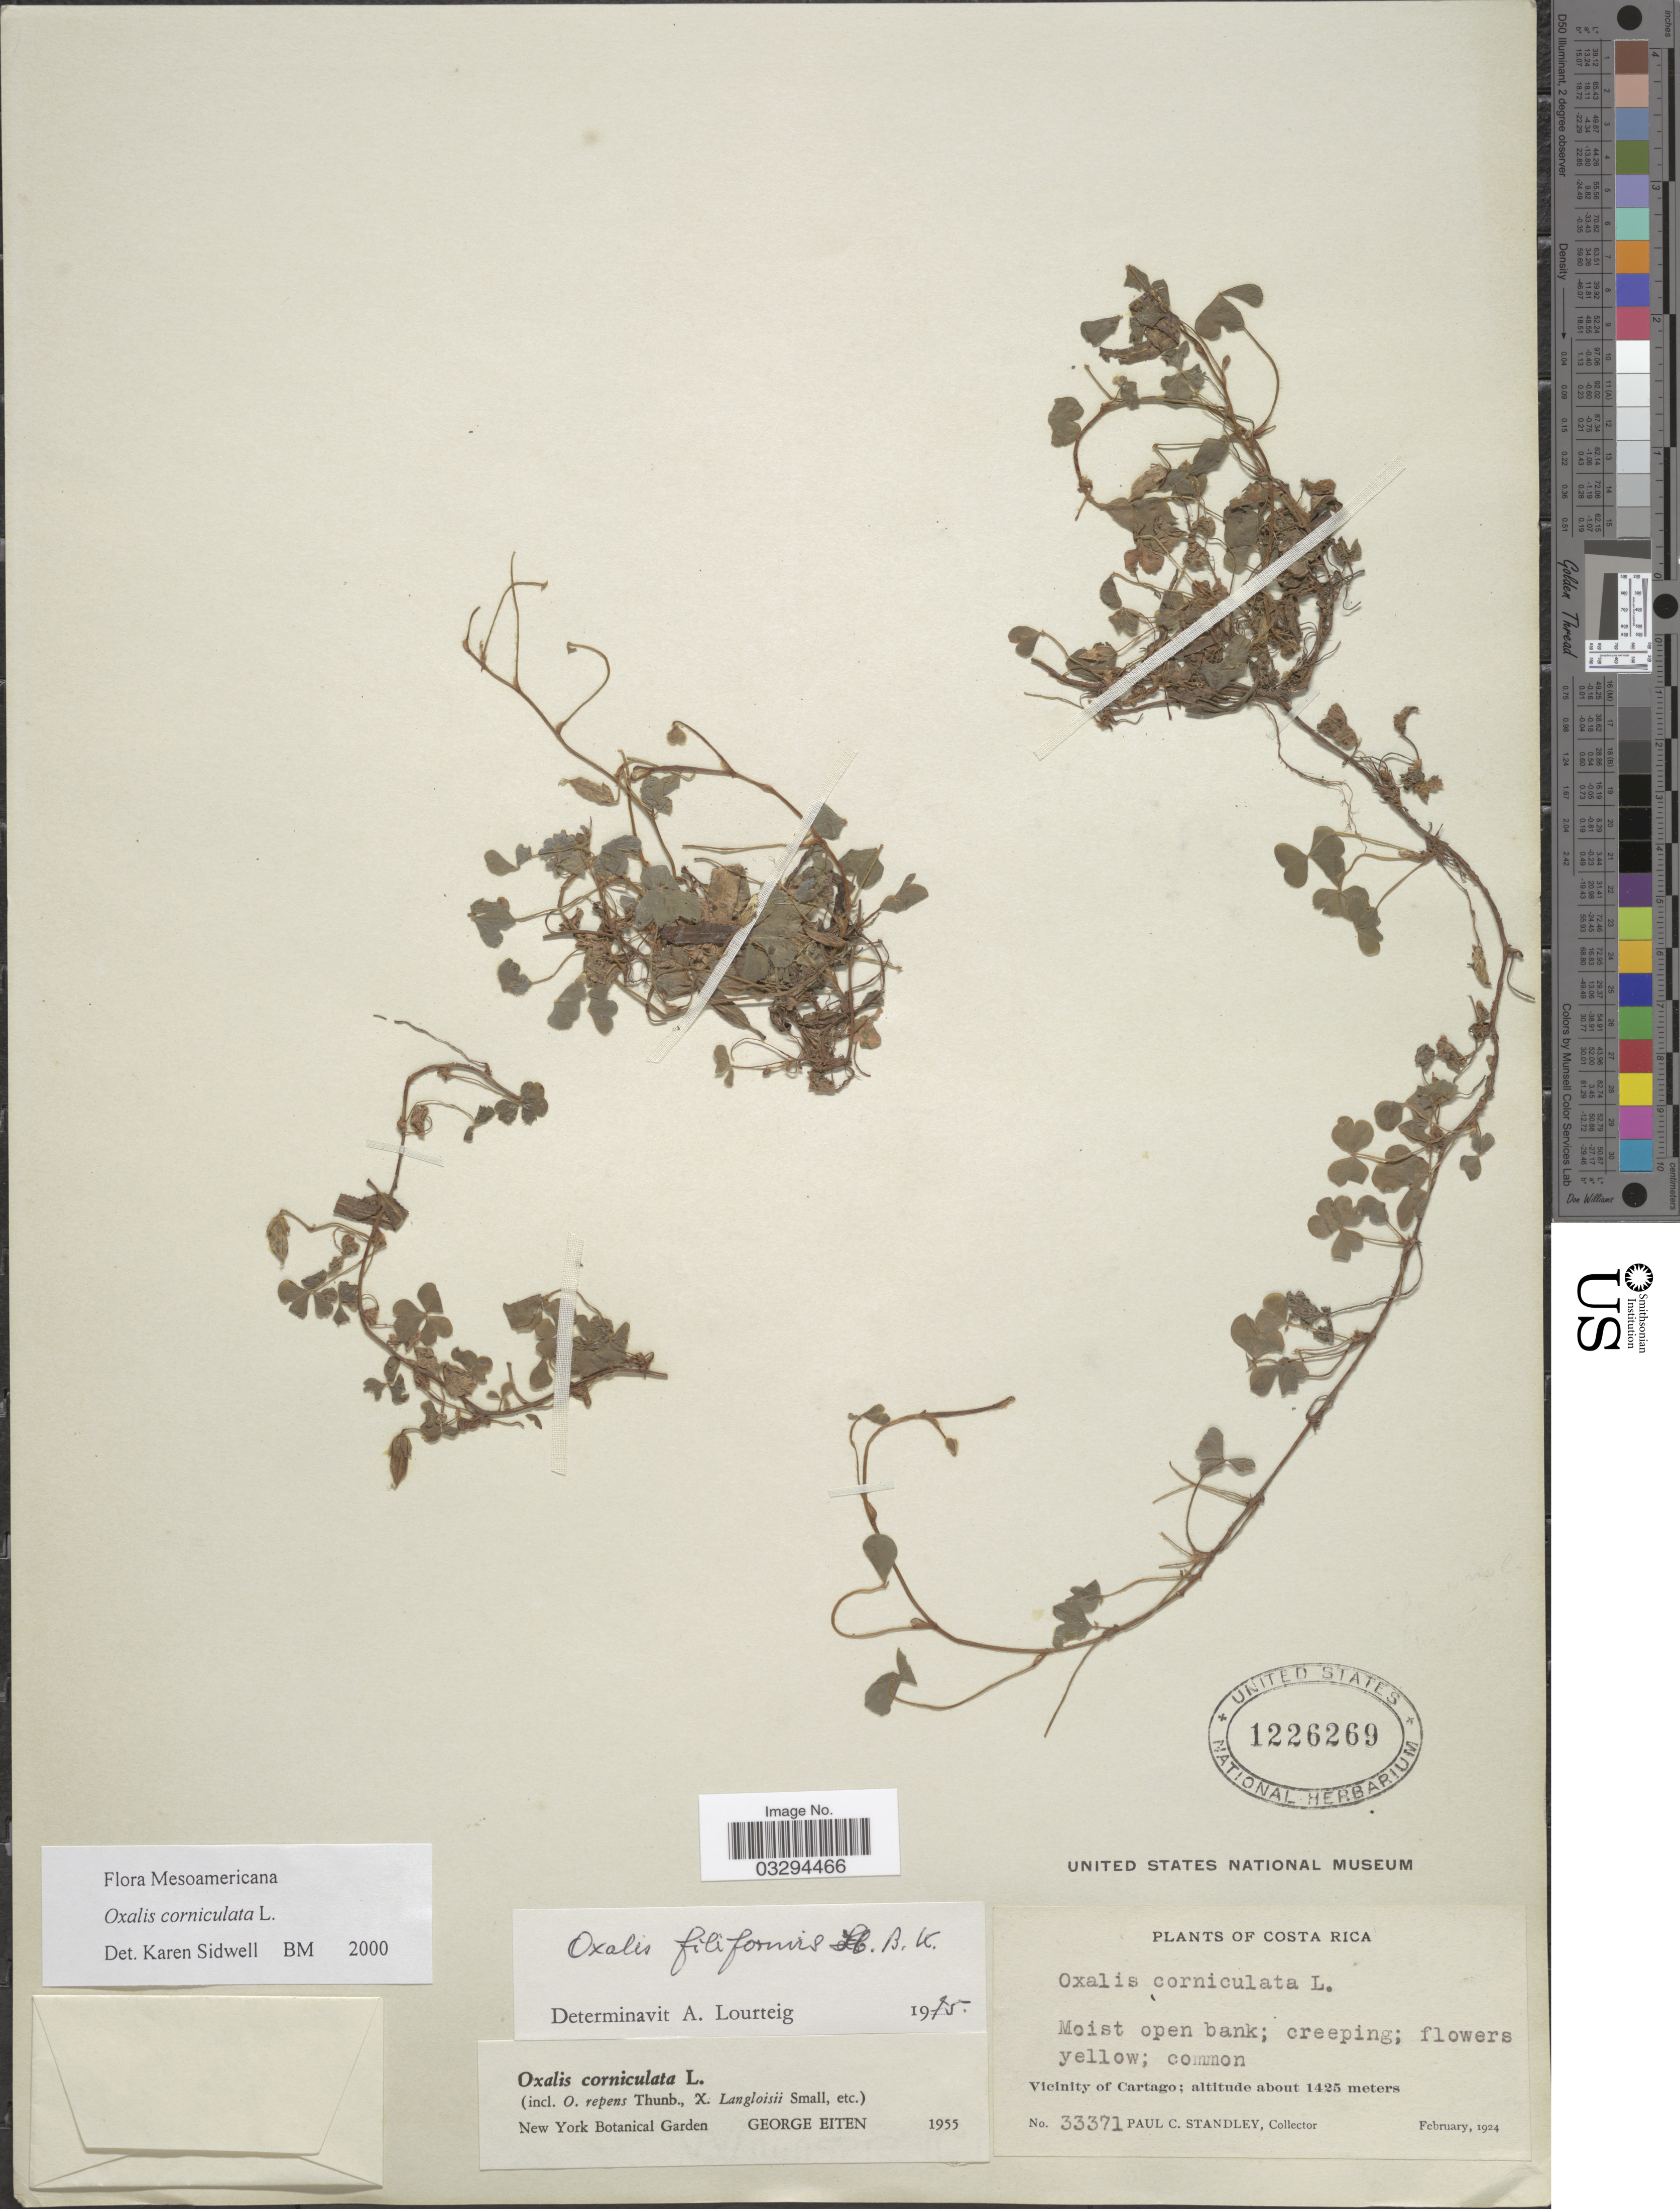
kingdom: Plantae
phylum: Tracheophyta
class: Magnoliopsida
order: Oxalidales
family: Oxalidaceae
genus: Oxalis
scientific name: Oxalis corniculata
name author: L.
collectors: P. C. Standley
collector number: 33371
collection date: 1924-02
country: Costa Rica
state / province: Cartago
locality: Vicinity of Cartago.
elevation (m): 1425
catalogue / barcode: US 1226269